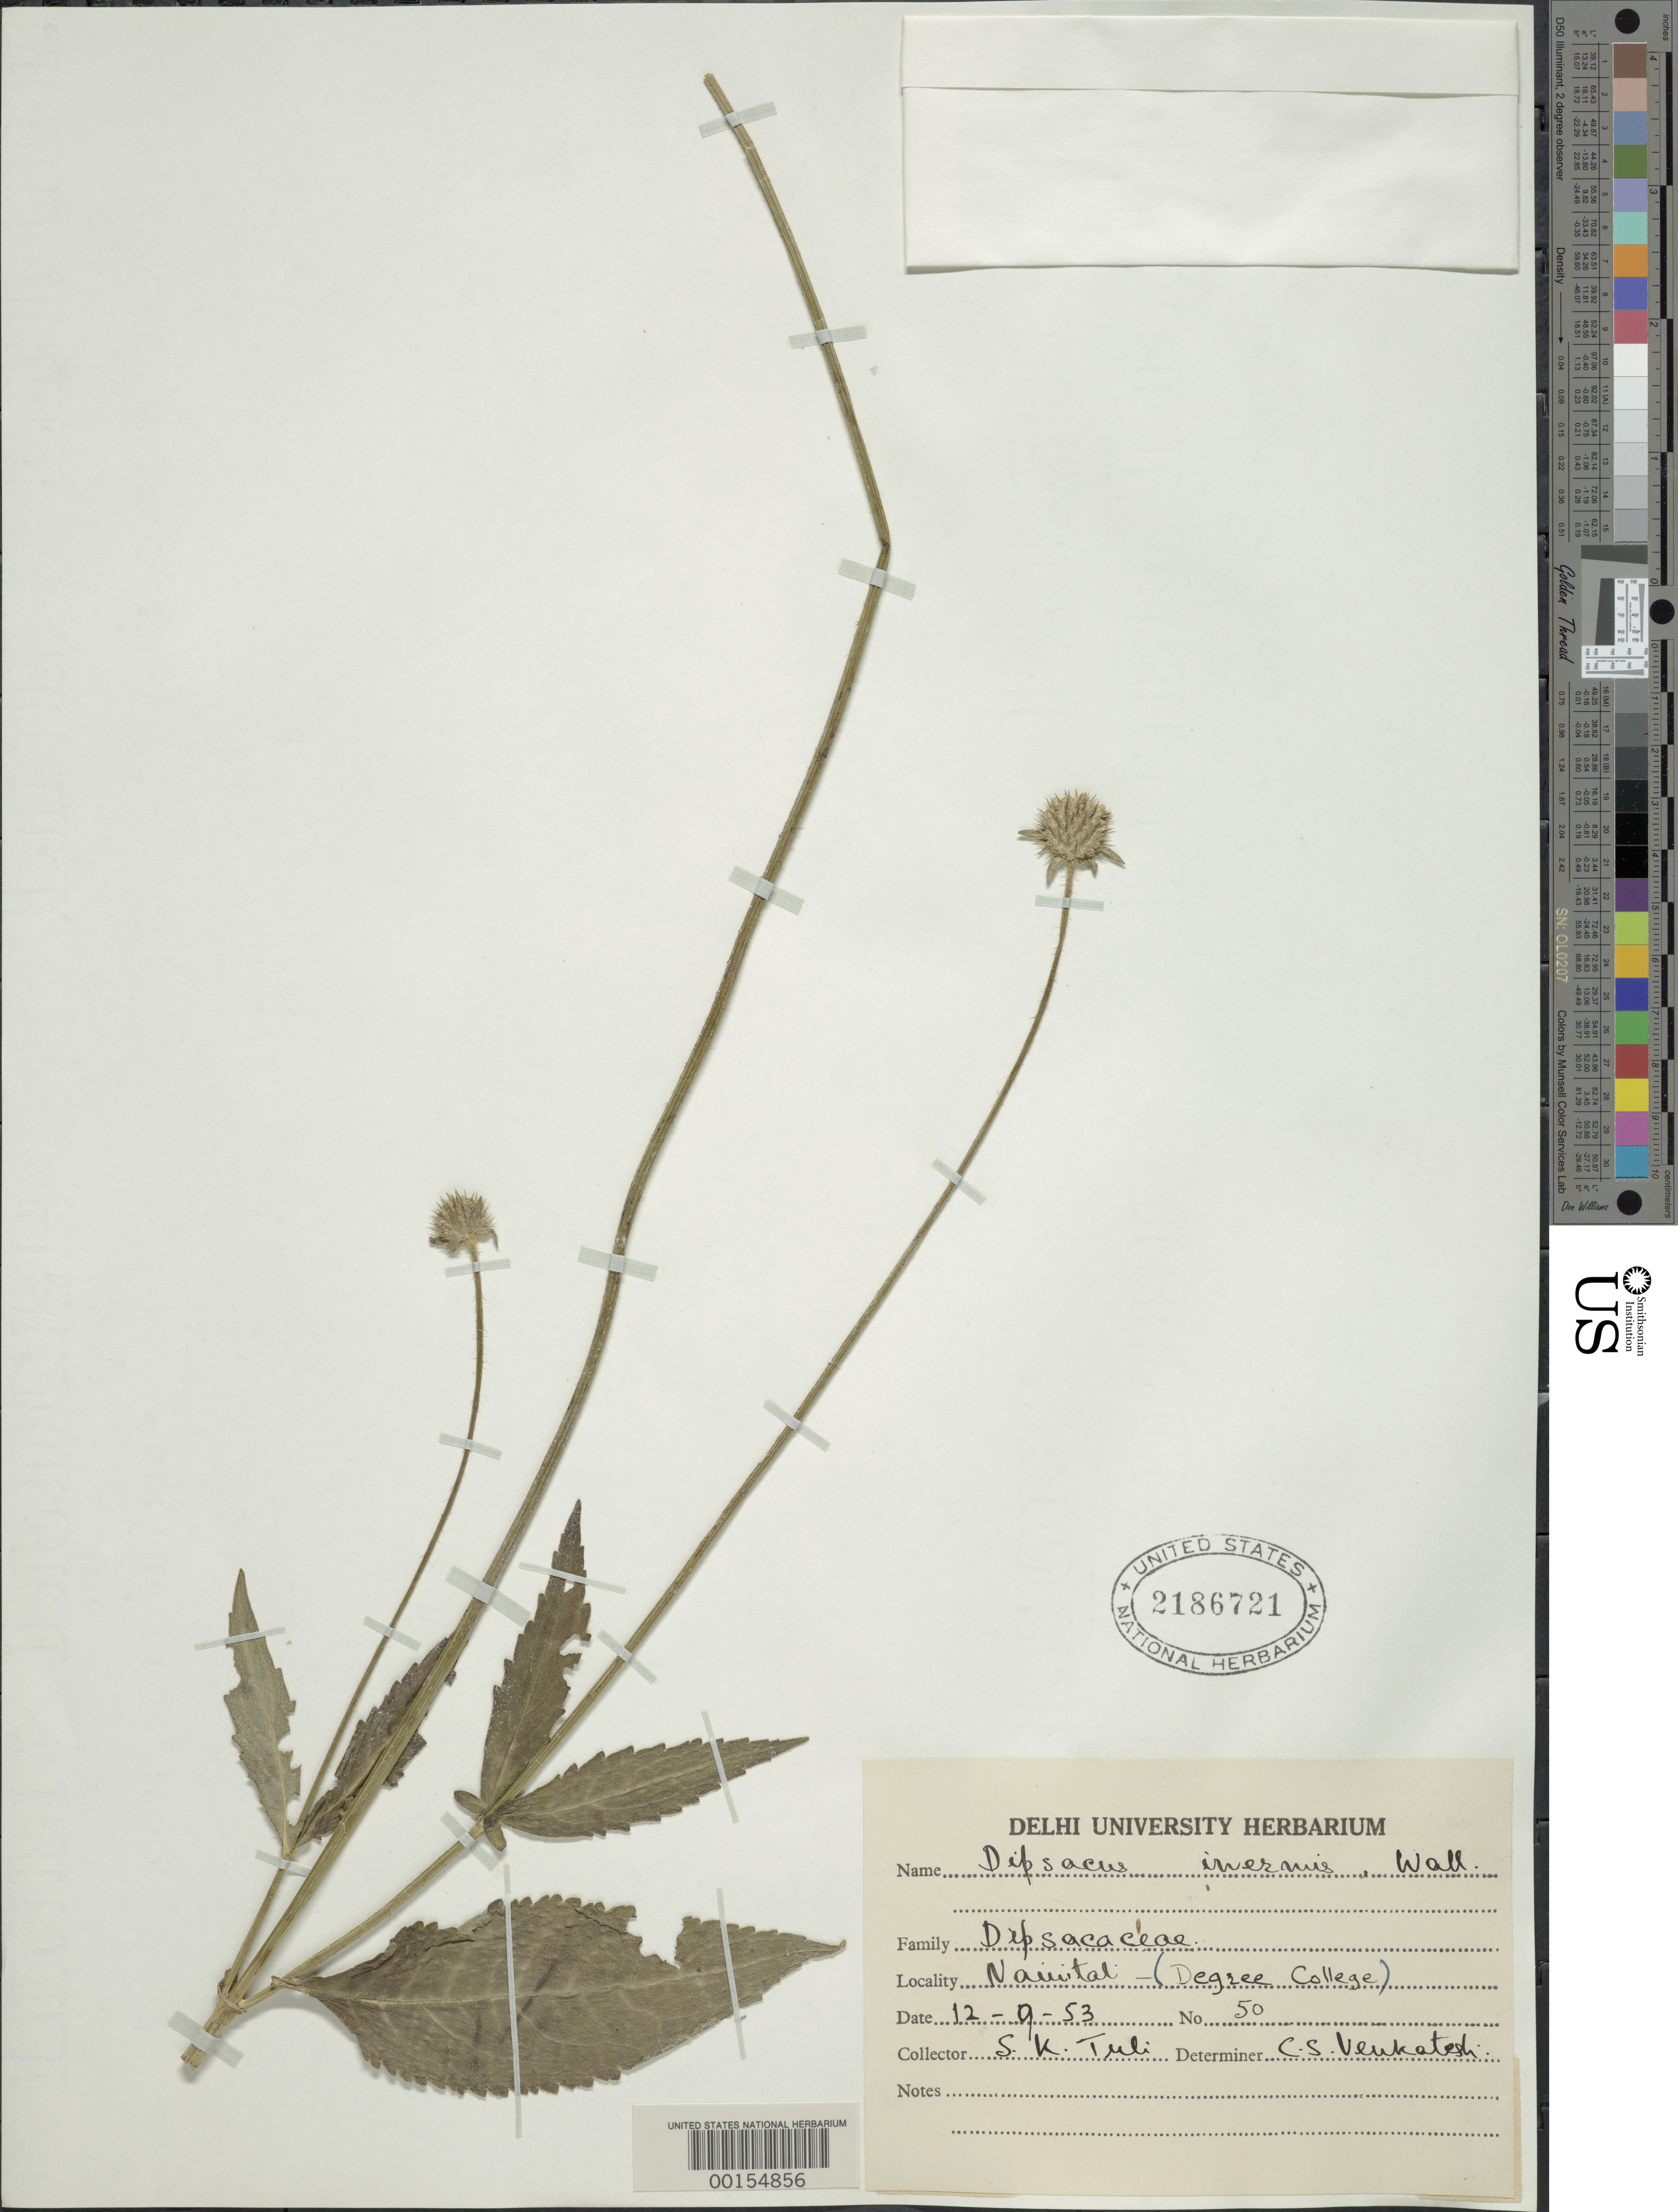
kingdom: Plantae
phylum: Tracheophyta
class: Magnoliopsida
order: Dipsacales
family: Caprifoliaceae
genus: Dipsacus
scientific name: Dipsacus inermis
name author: Wall.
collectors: S. Tuli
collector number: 50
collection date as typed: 12 Sep 1953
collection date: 1953-09-12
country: India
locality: Nauital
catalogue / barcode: US 2186721